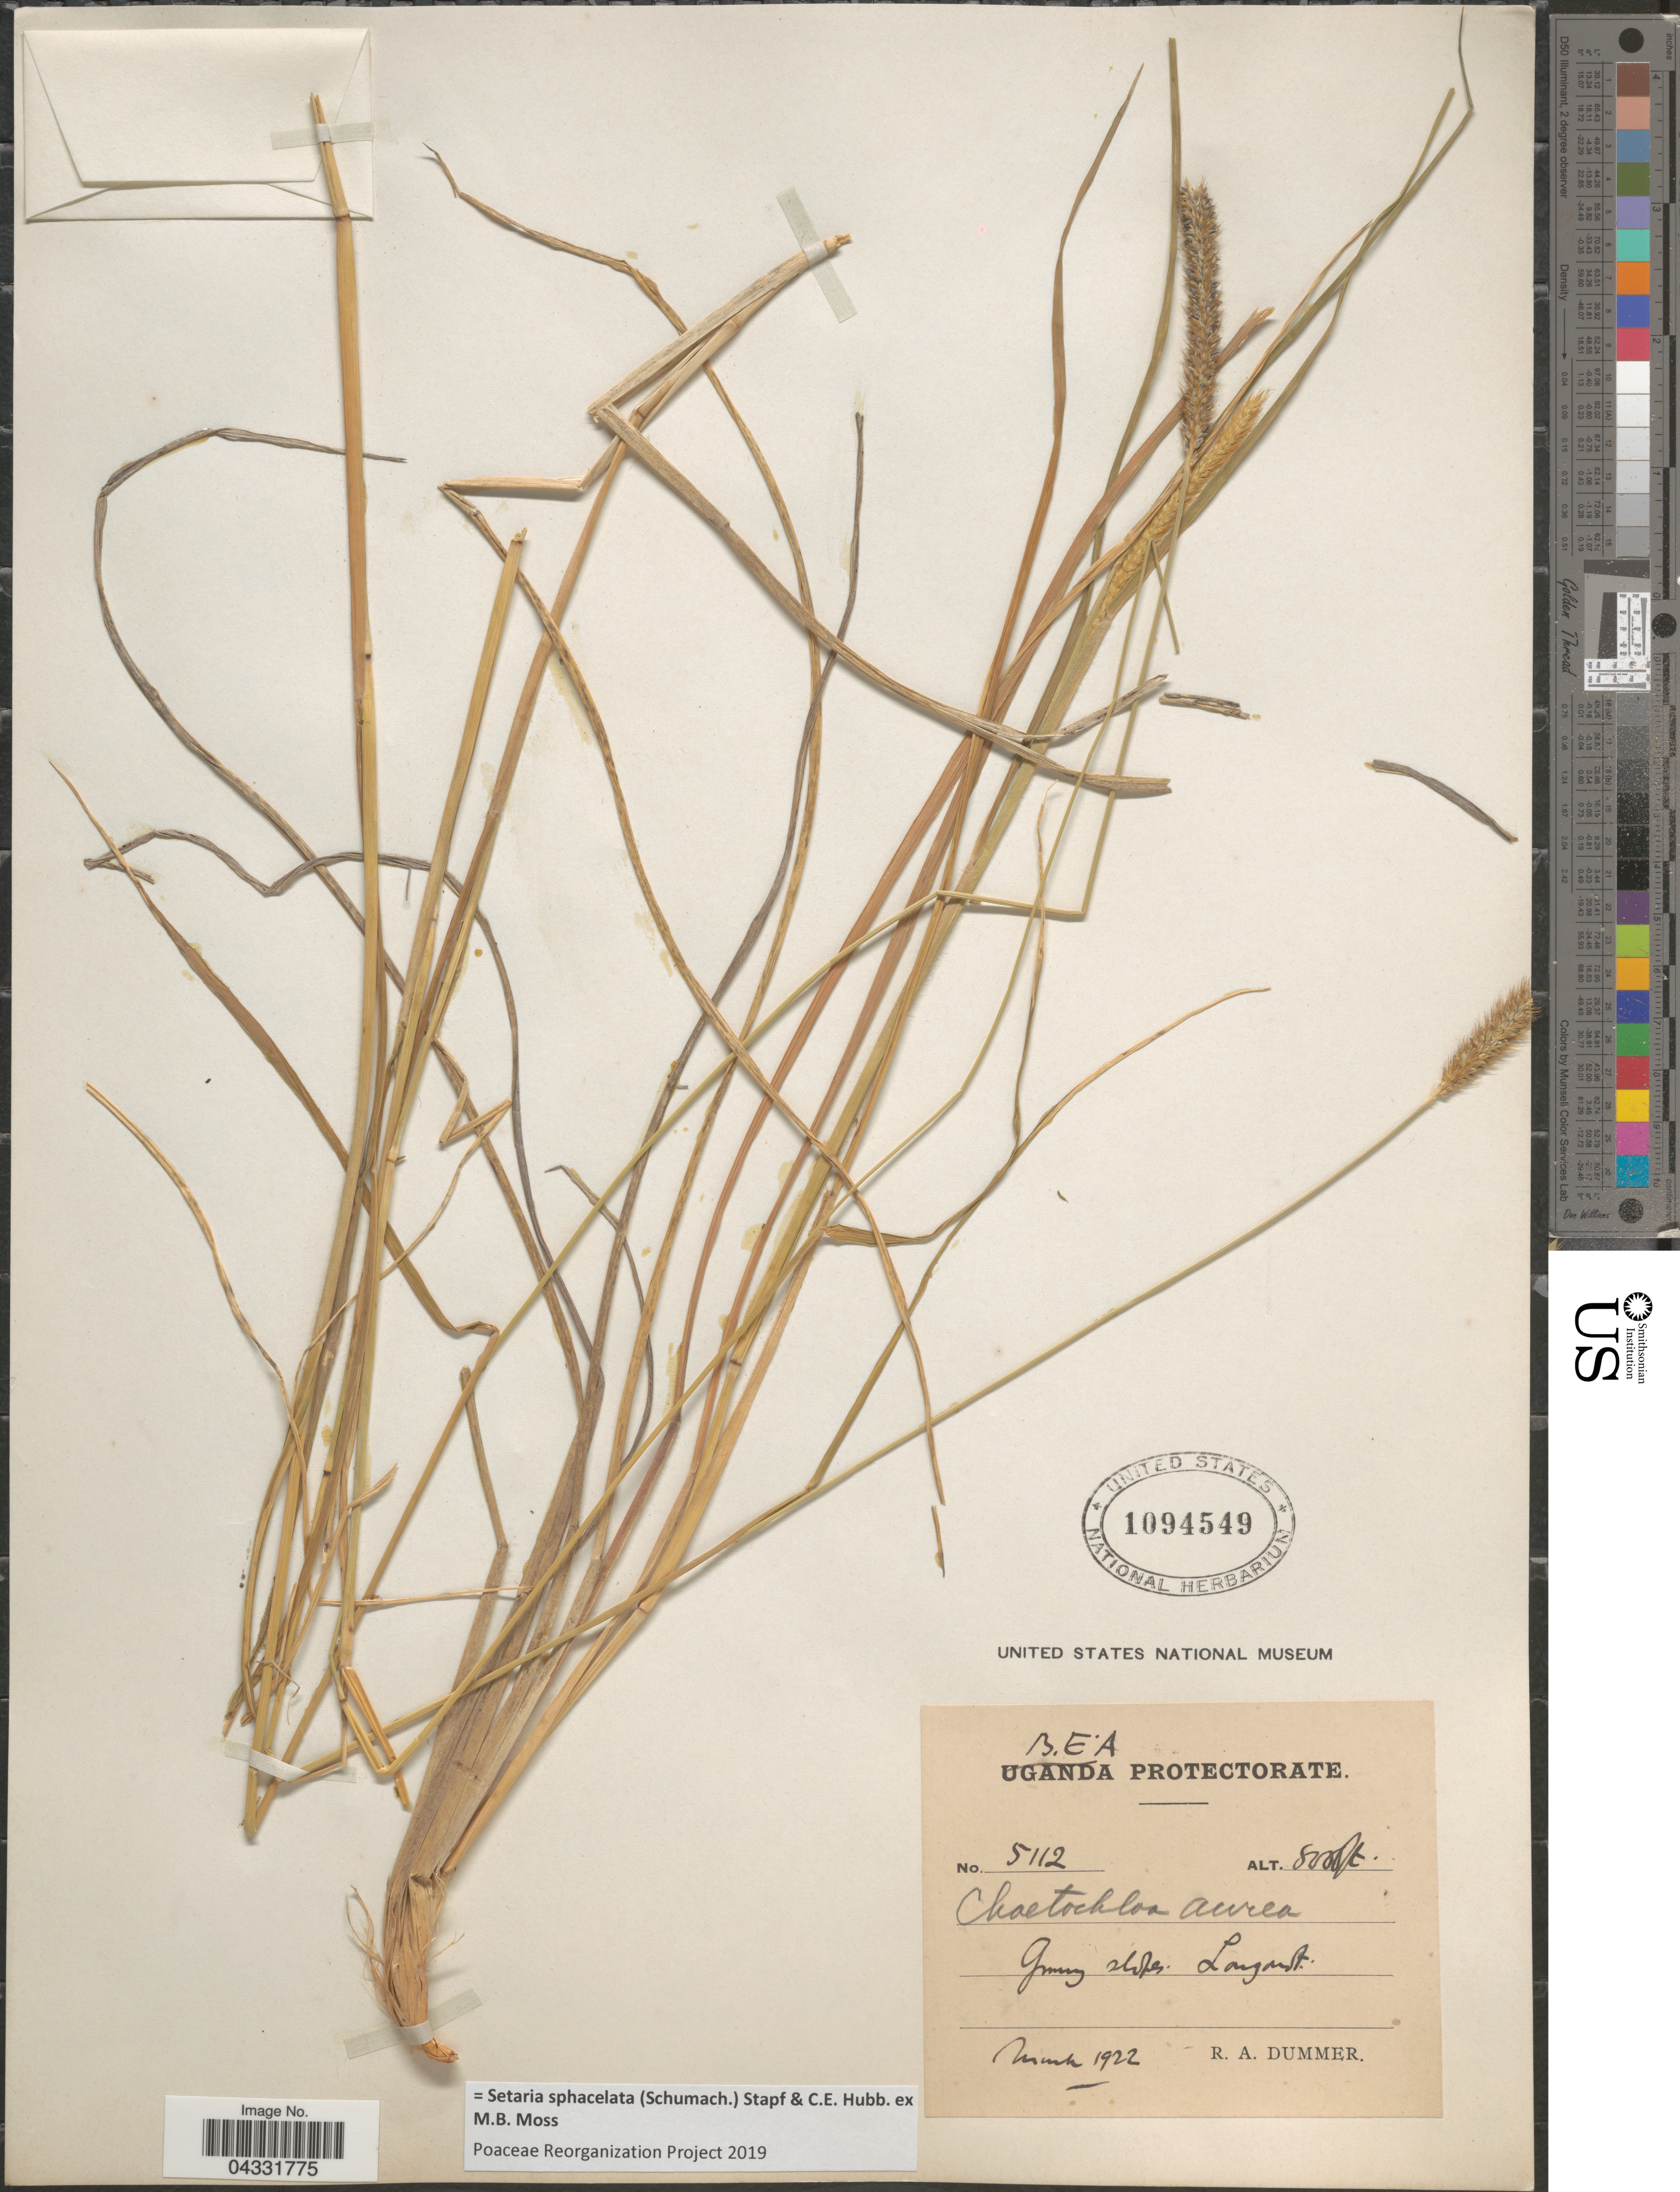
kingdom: Plantae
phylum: Tracheophyta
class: Liliopsida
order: Poales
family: Poaceae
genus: Setaria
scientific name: Setaria sphacelata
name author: (Schumach.) Stapf & Hubb. ex Moss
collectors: R. A. Dümmer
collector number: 5112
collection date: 1922-03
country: Kenya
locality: B.E.A. Protectorate. Grassy slopes. Longonot.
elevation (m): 2438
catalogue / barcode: US 1094549